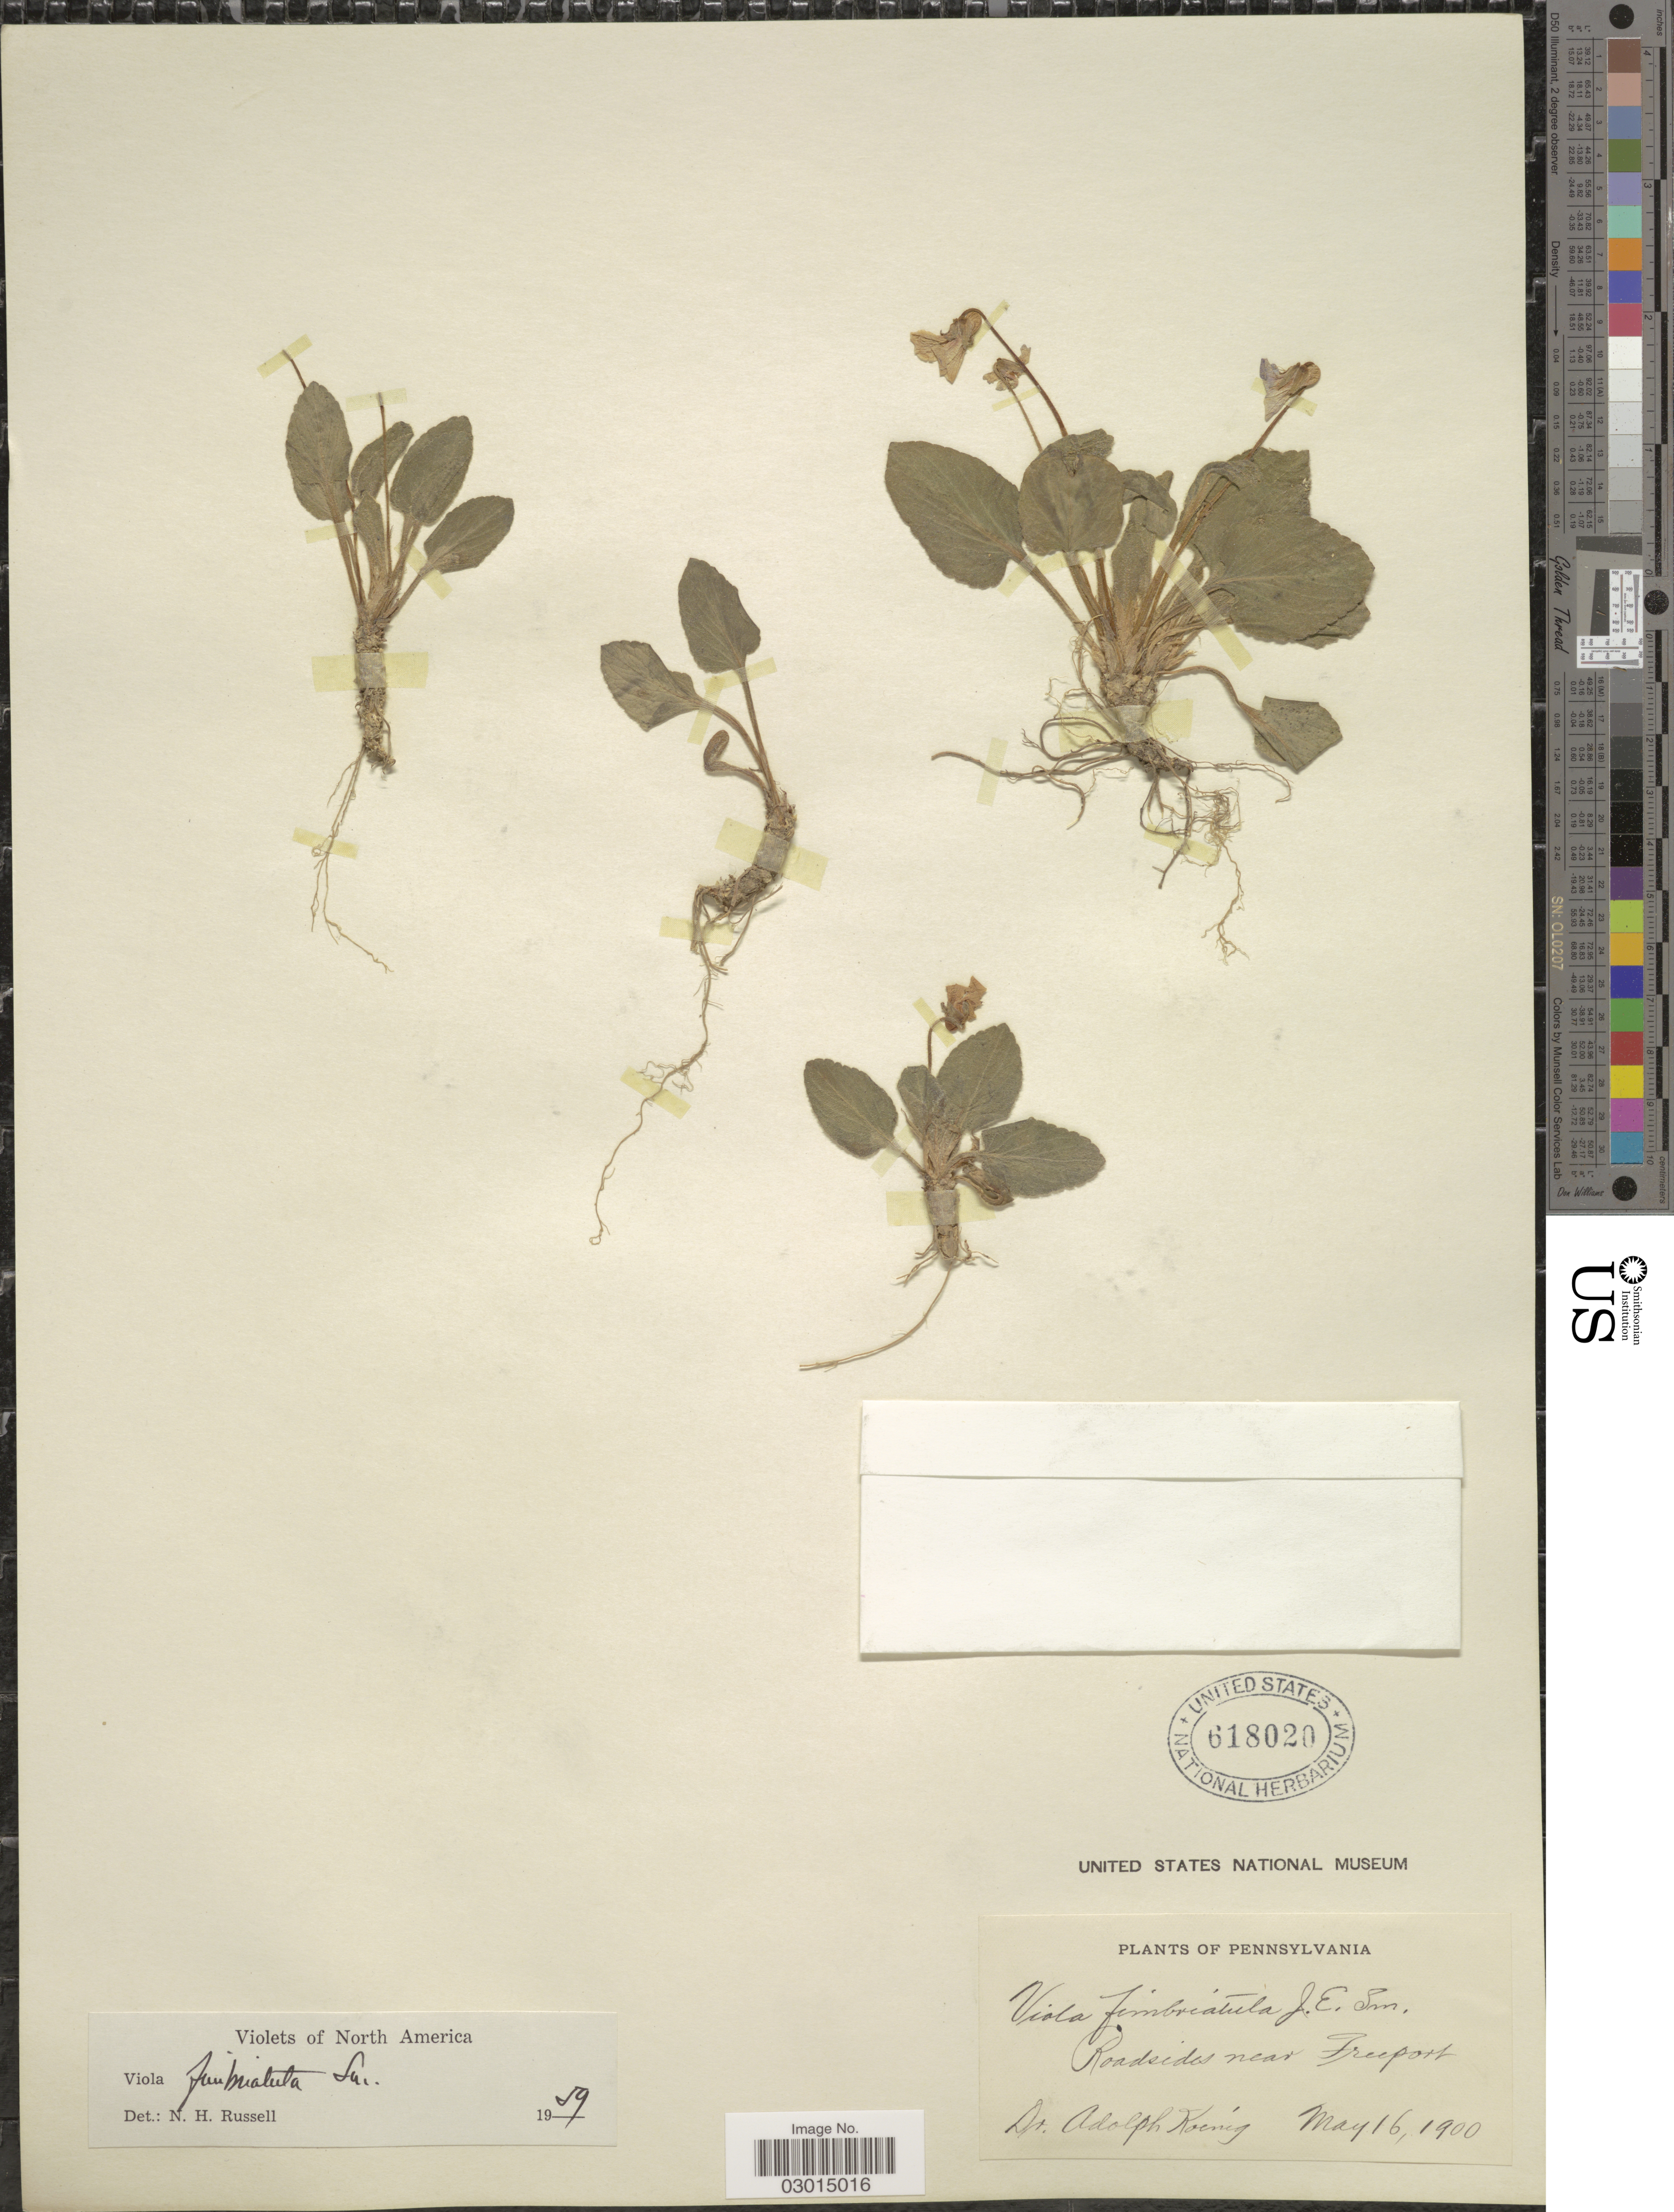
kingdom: Plantae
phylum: Tracheophyta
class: Magnoliopsida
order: Malpighiales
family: Violaceae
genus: Viola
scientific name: Viola fimbriatula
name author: Small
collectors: A. Koenig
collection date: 1900-05-16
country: United States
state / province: Pennsylvania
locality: Roadsides near Freeport.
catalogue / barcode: US 618020